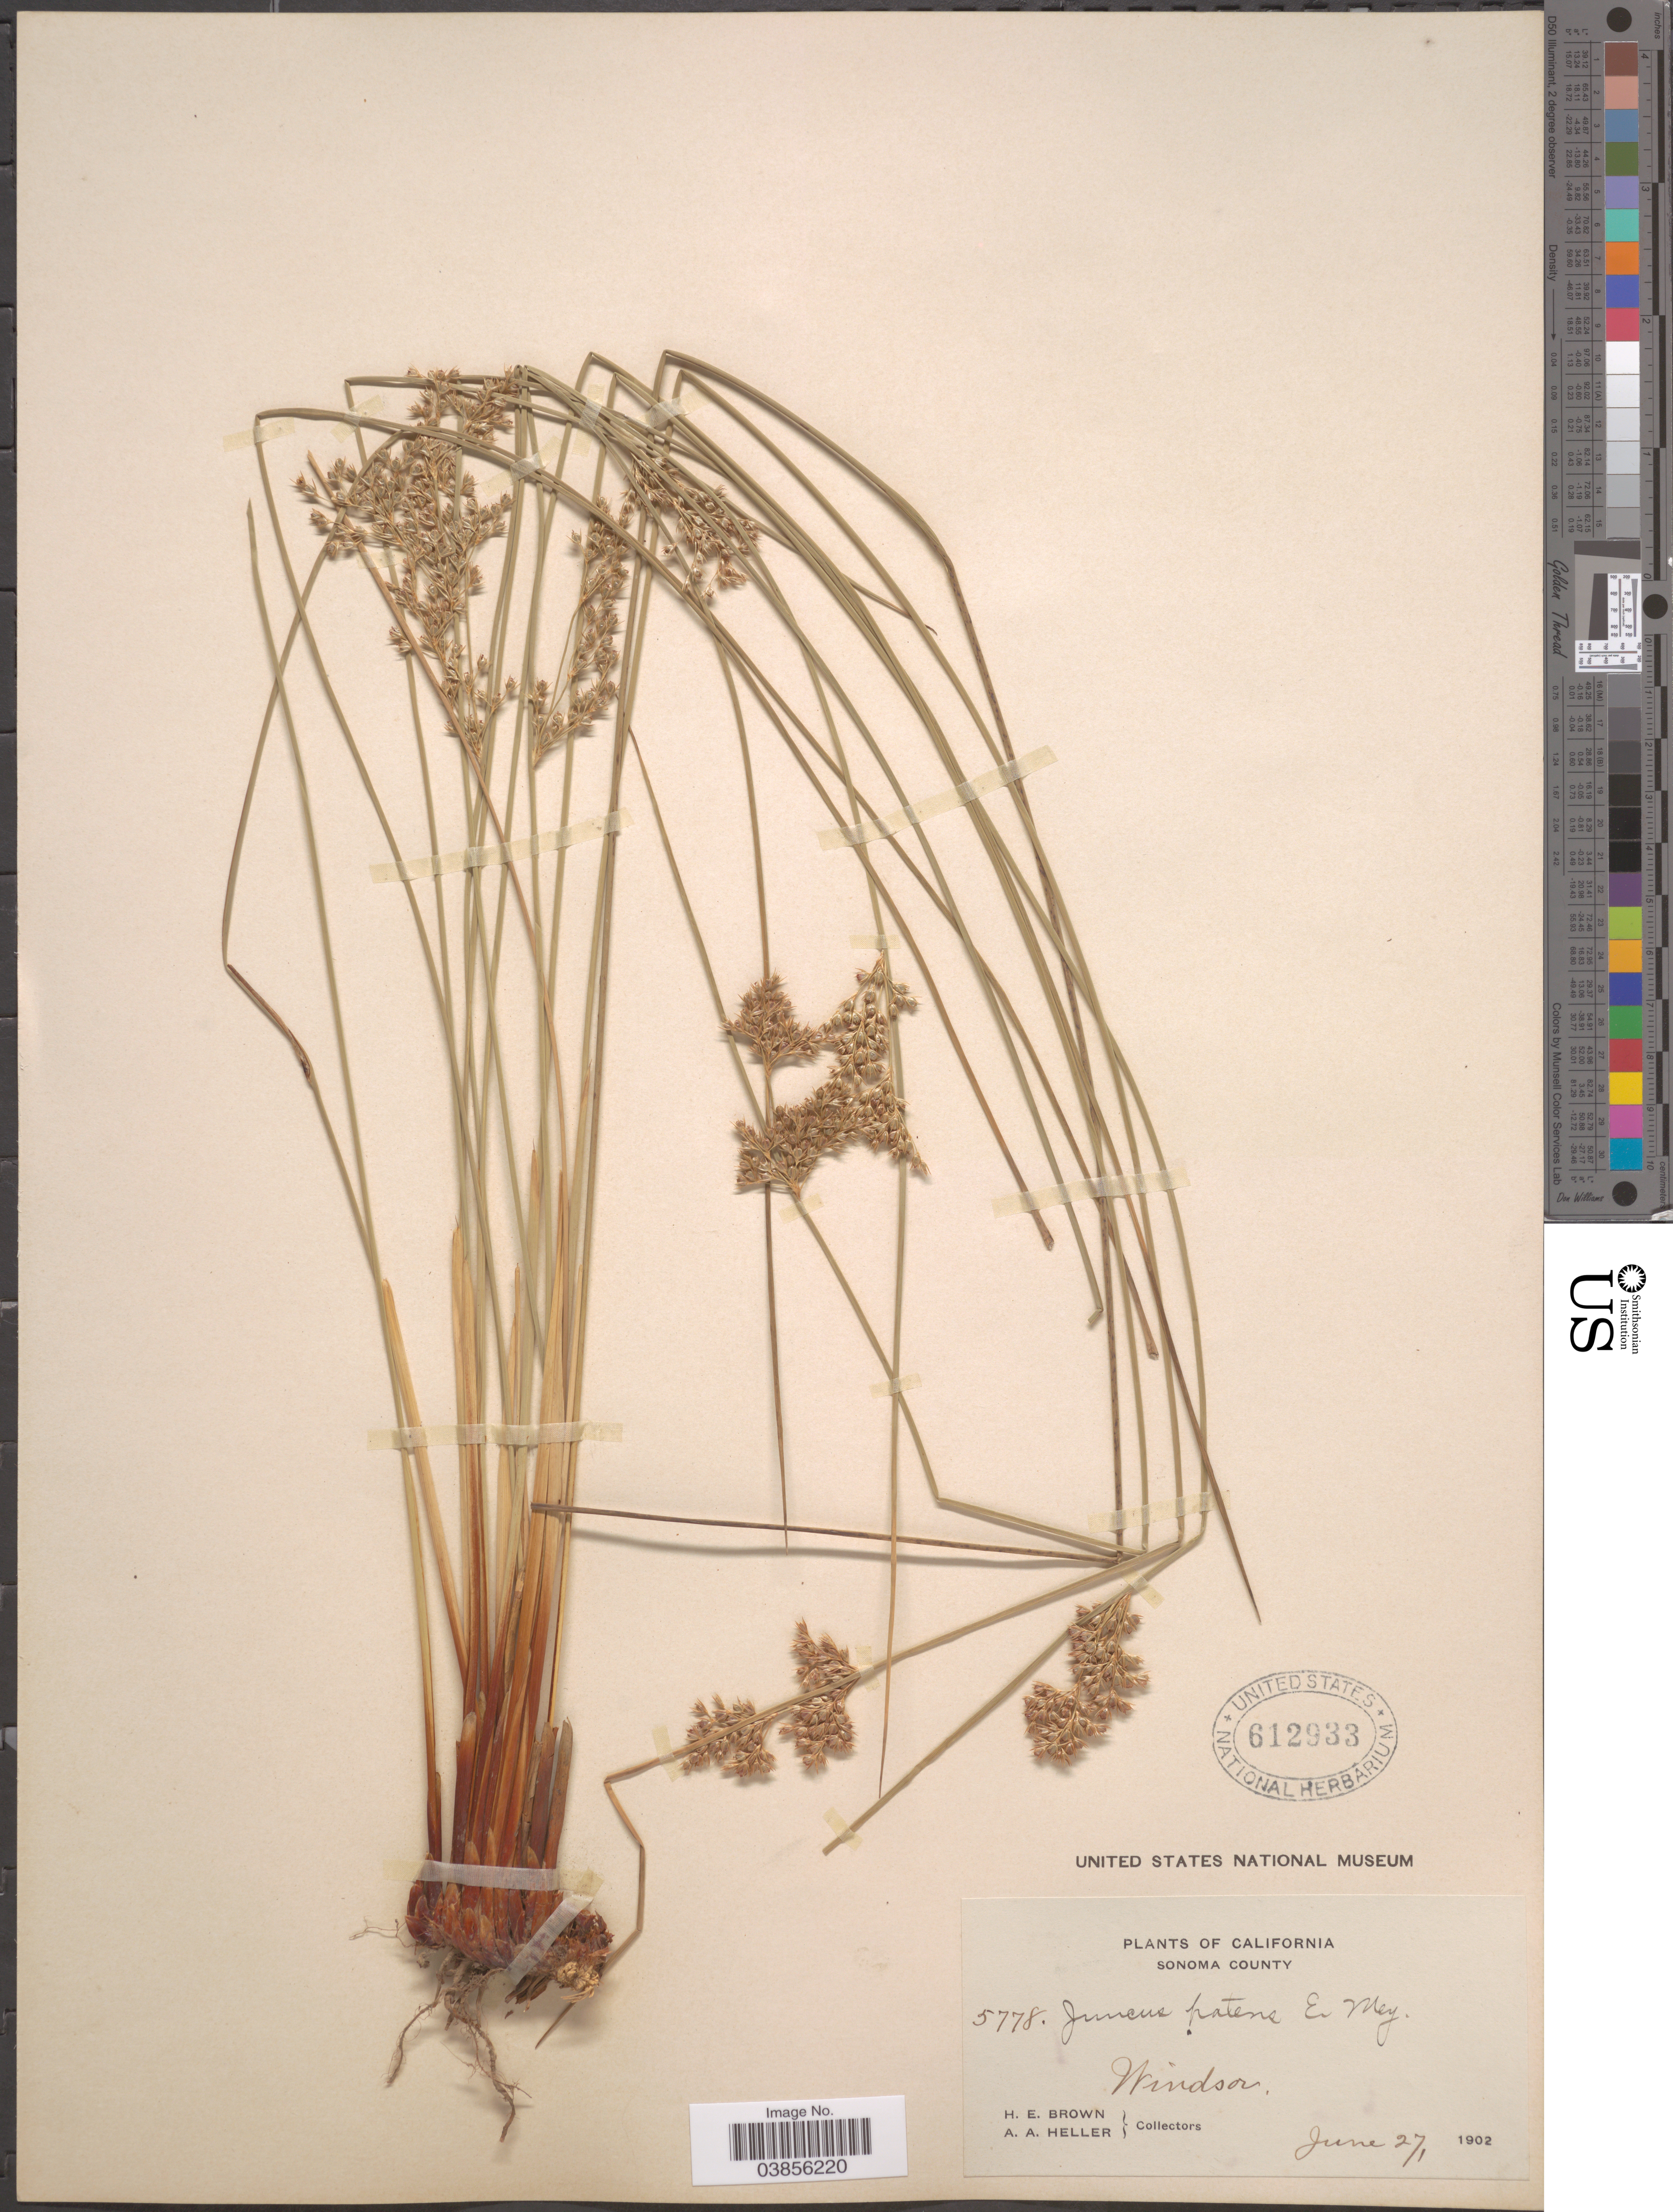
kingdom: Plantae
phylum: Tracheophyta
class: Liliopsida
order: Poales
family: Juncaceae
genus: Juncus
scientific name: Juncus patens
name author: E. Mey.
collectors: H. E. Brown & A. A. Heller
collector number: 5778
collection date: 1902-06-27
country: United States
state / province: California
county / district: Sonoma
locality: Sonoma County. Windsor.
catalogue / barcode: US 612933